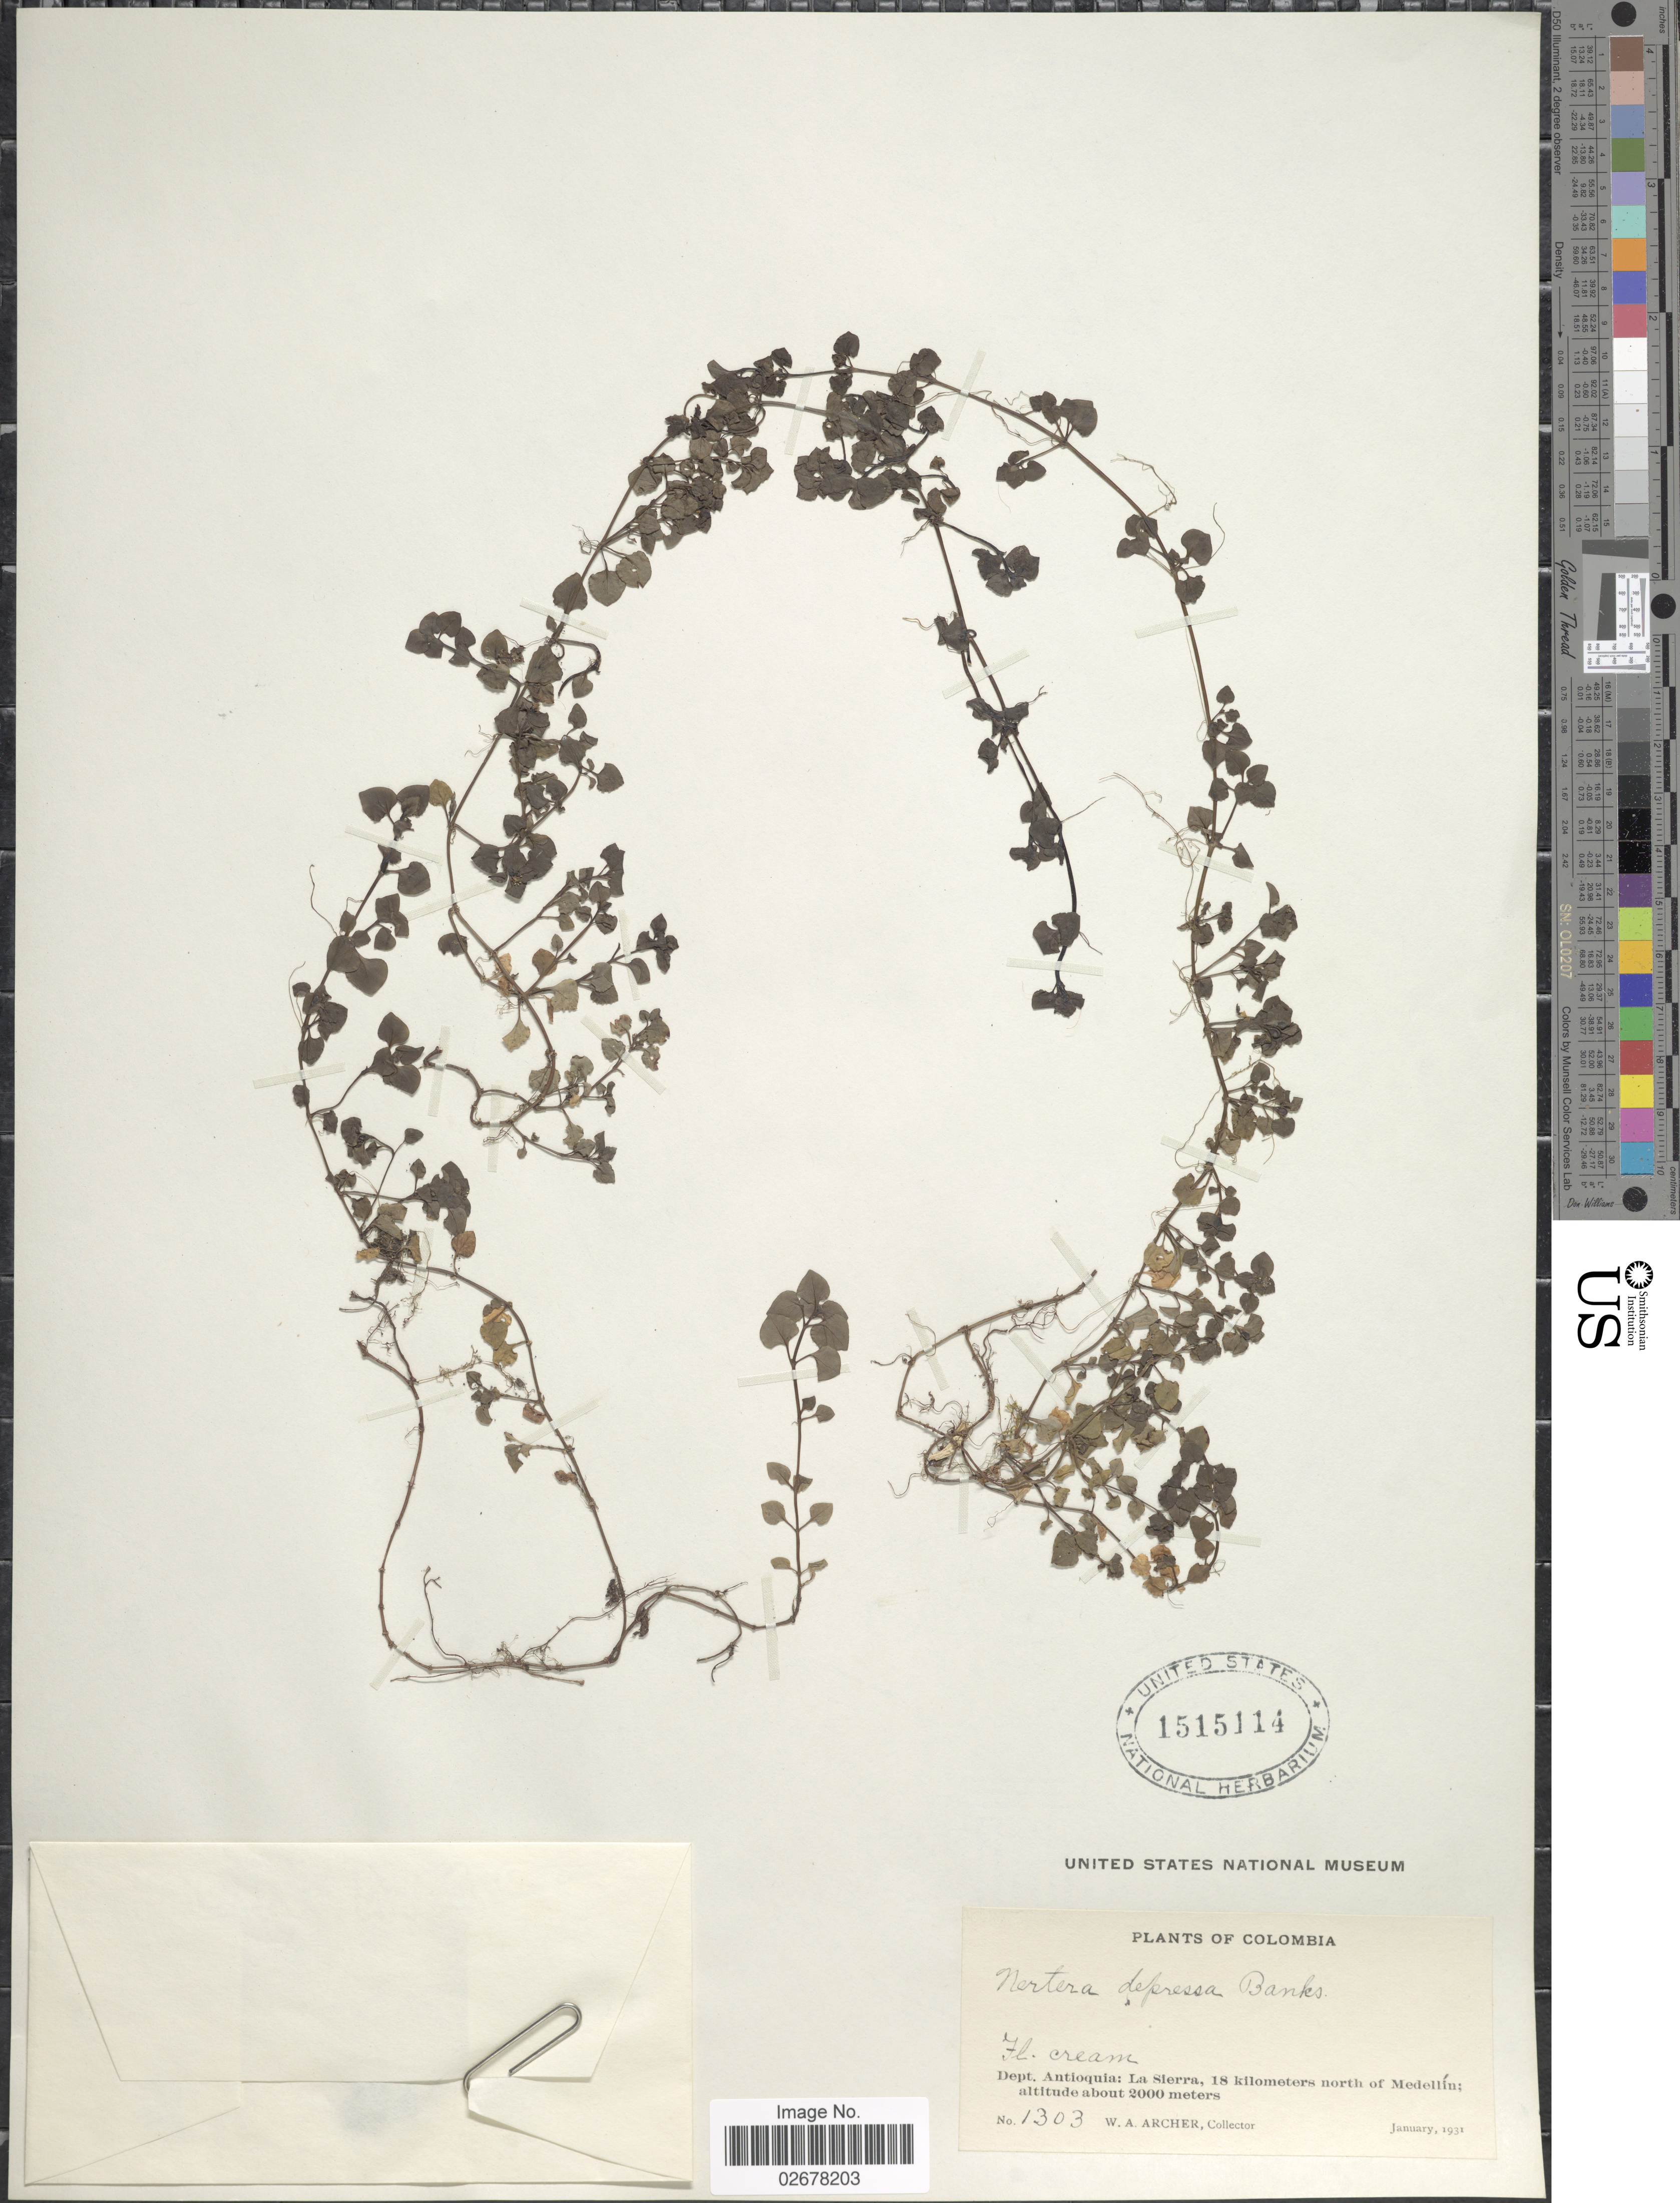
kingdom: Plantae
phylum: Tracheophyta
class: Magnoliopsida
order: Gentianales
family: Rubiaceae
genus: Nertera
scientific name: Nertera depressa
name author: Banks & Sol. ex Gaertn.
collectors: W. A. Archer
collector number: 1303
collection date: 1931-01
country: Colombia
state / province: Antioquia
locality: La Sierra, 18 kilometers north of Medellin.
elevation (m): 2000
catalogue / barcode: US 1515114